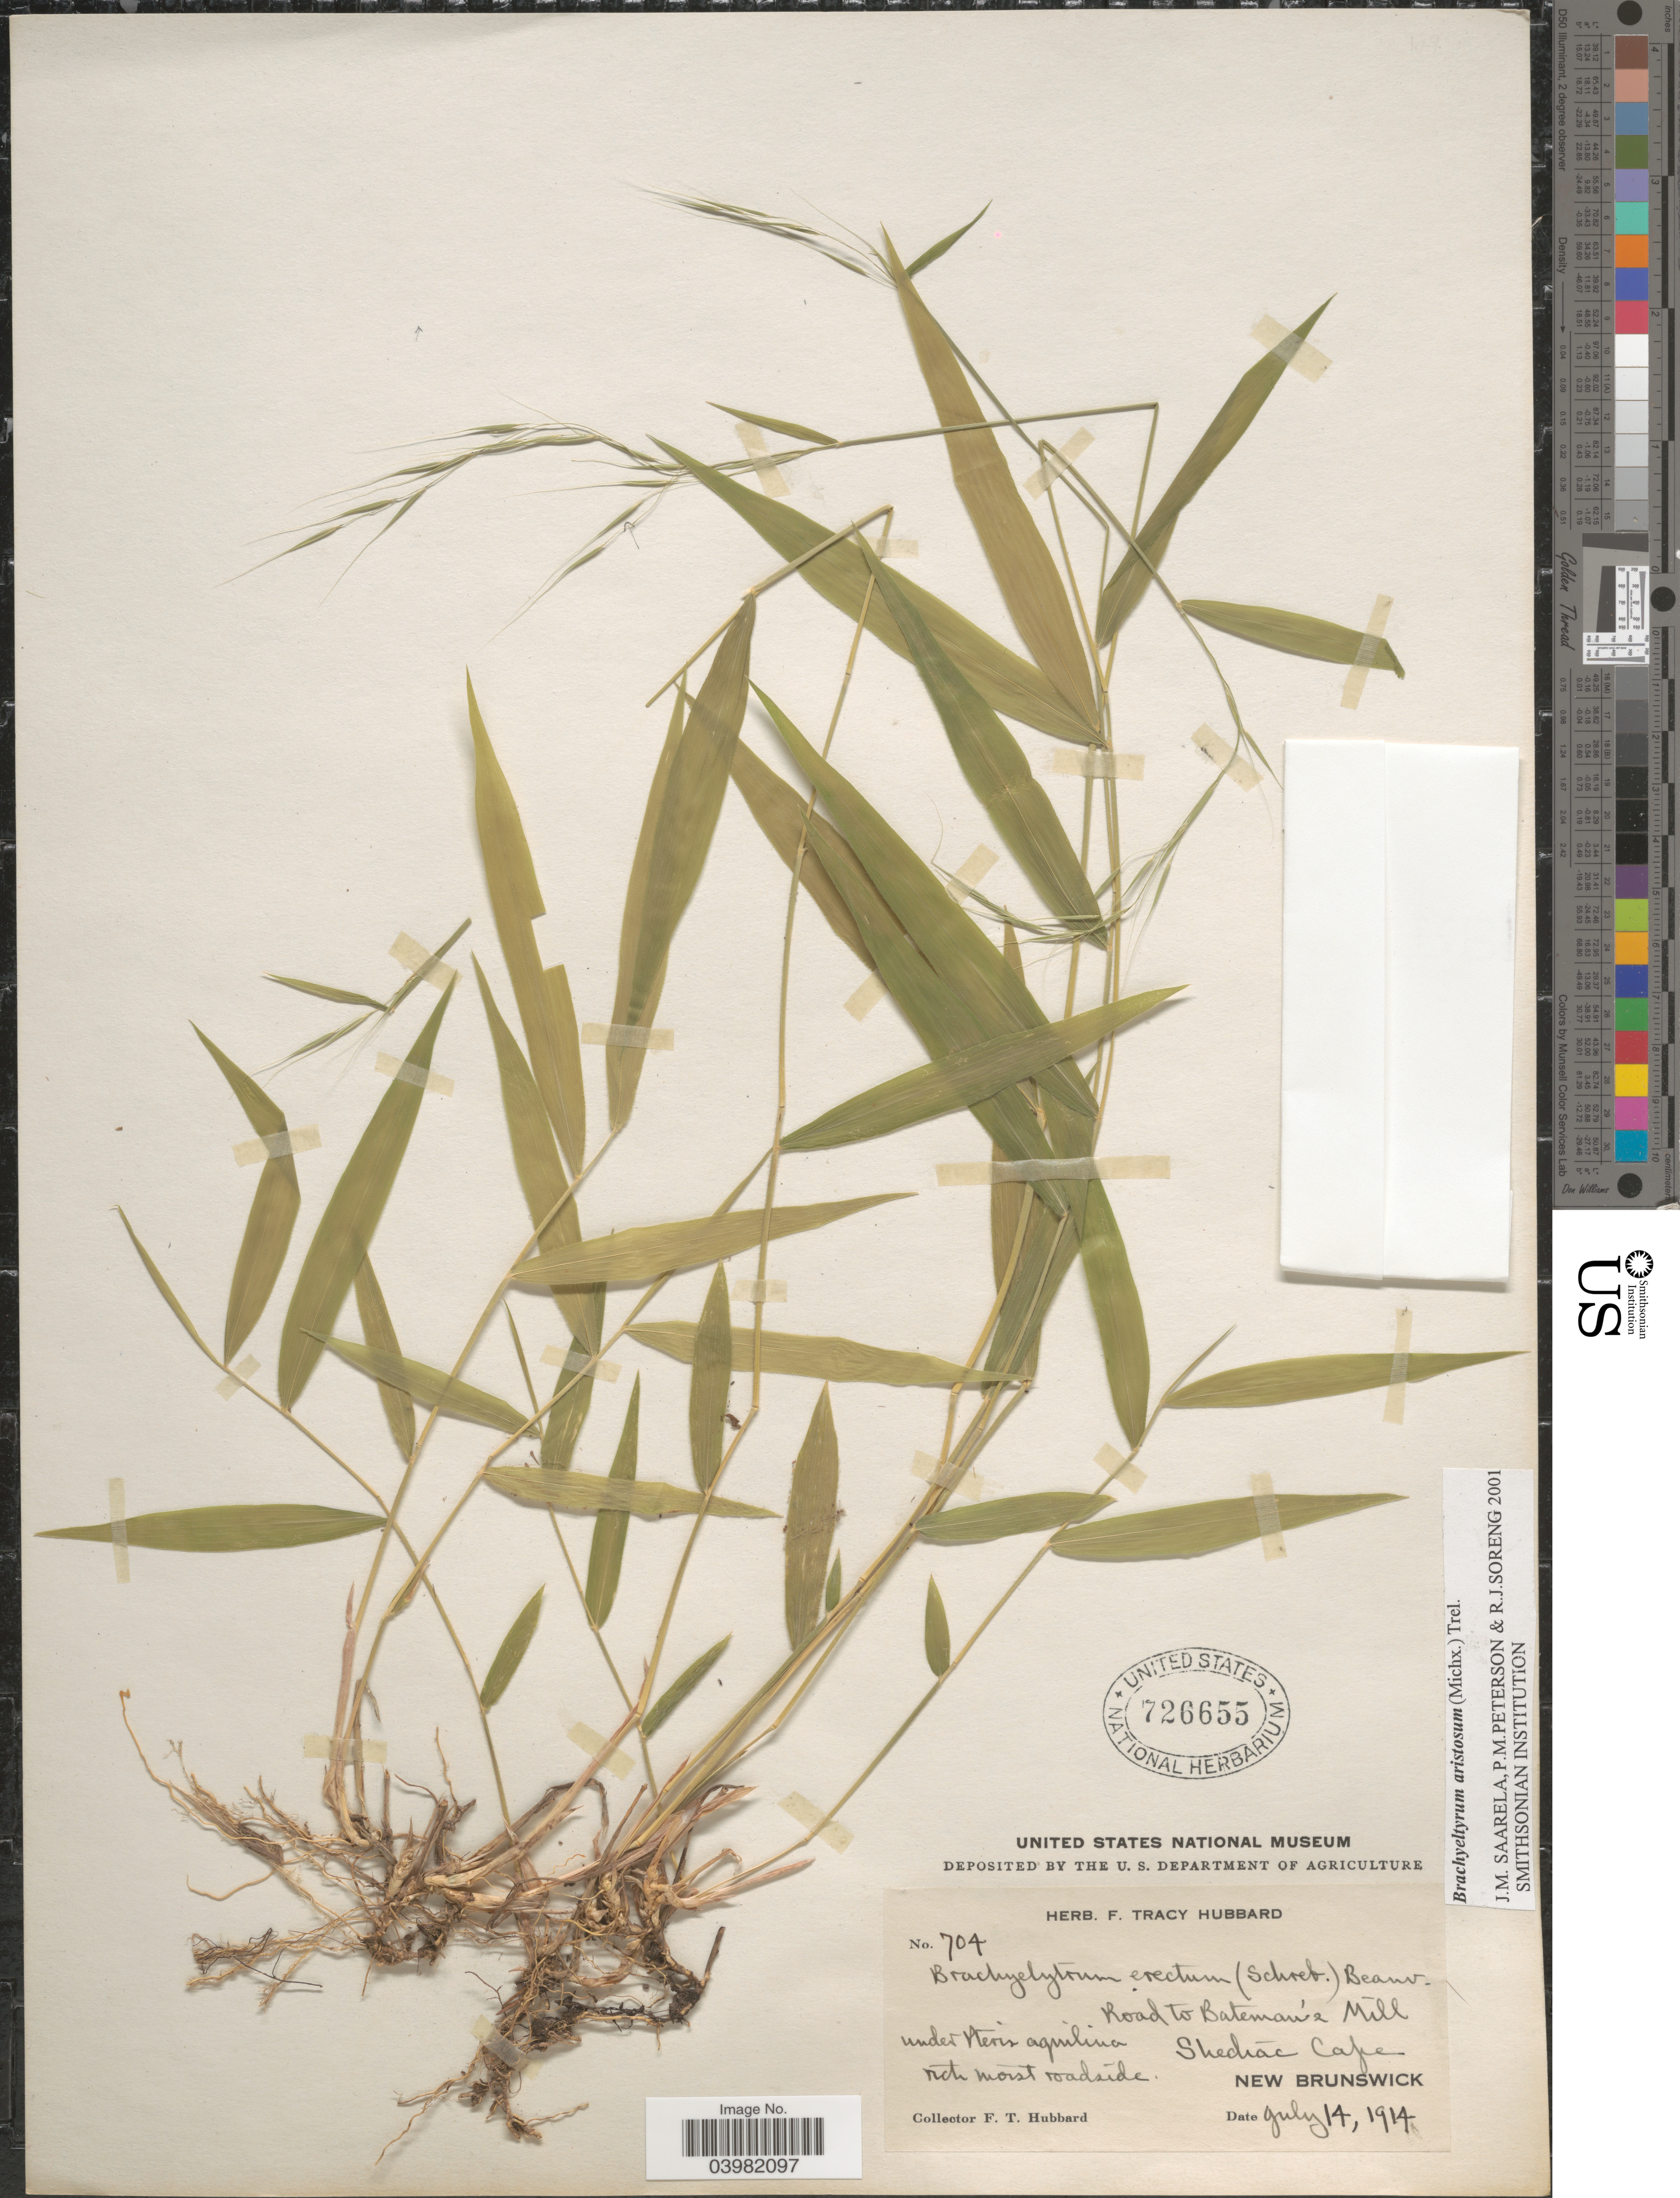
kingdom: Plantae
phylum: Tracheophyta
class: Liliopsida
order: Poales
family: Poaceae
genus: Brachyelytrum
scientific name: Brachyelytrum aristosum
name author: (Michx.) P. Beauv. ex Trel.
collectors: F. T. Hubbard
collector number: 704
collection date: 1914-07-14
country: Canada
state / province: New Brunswick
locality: Road to Bateman's Mill, Shediac Cape.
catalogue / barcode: US 726655